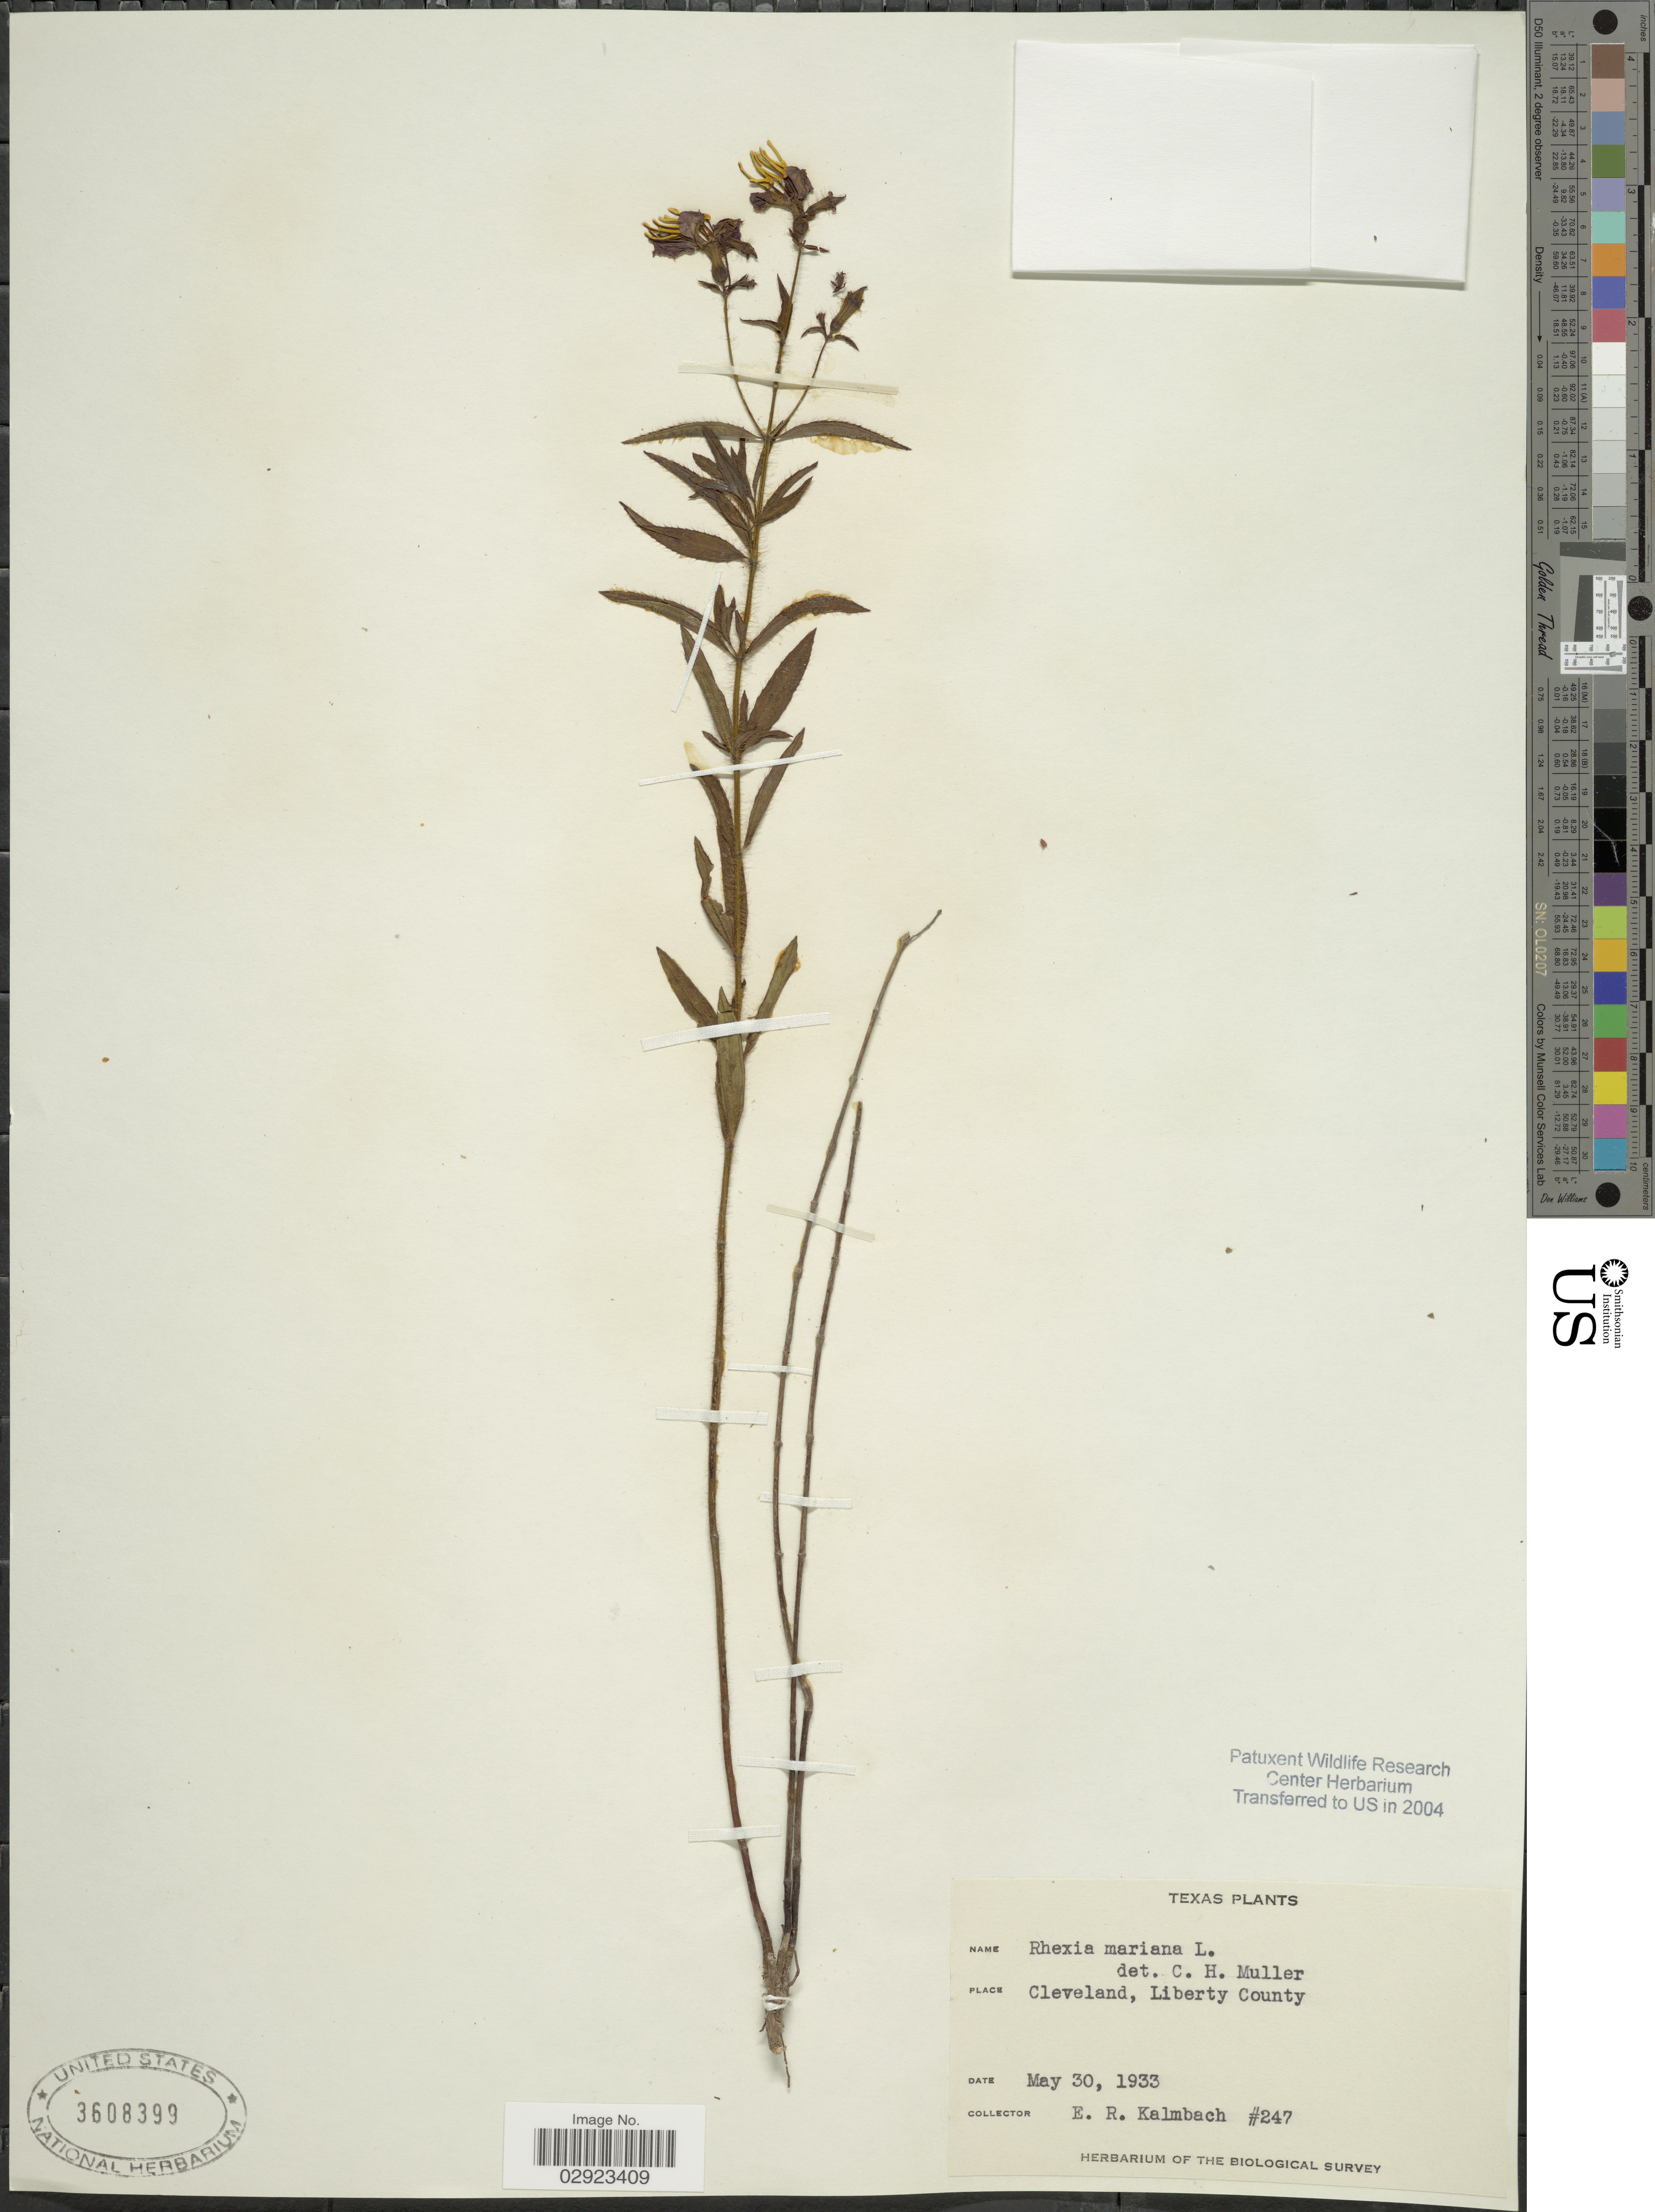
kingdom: Plantae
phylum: Tracheophyta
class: Magnoliopsida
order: Myrtales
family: Melastomataceae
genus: Rhexia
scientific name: Rhexia mariana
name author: L.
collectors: E. Kalmbach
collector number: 247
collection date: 1933-05-30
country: United States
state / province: Texas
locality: Cleveland, Liberty County.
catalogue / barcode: US 3608399